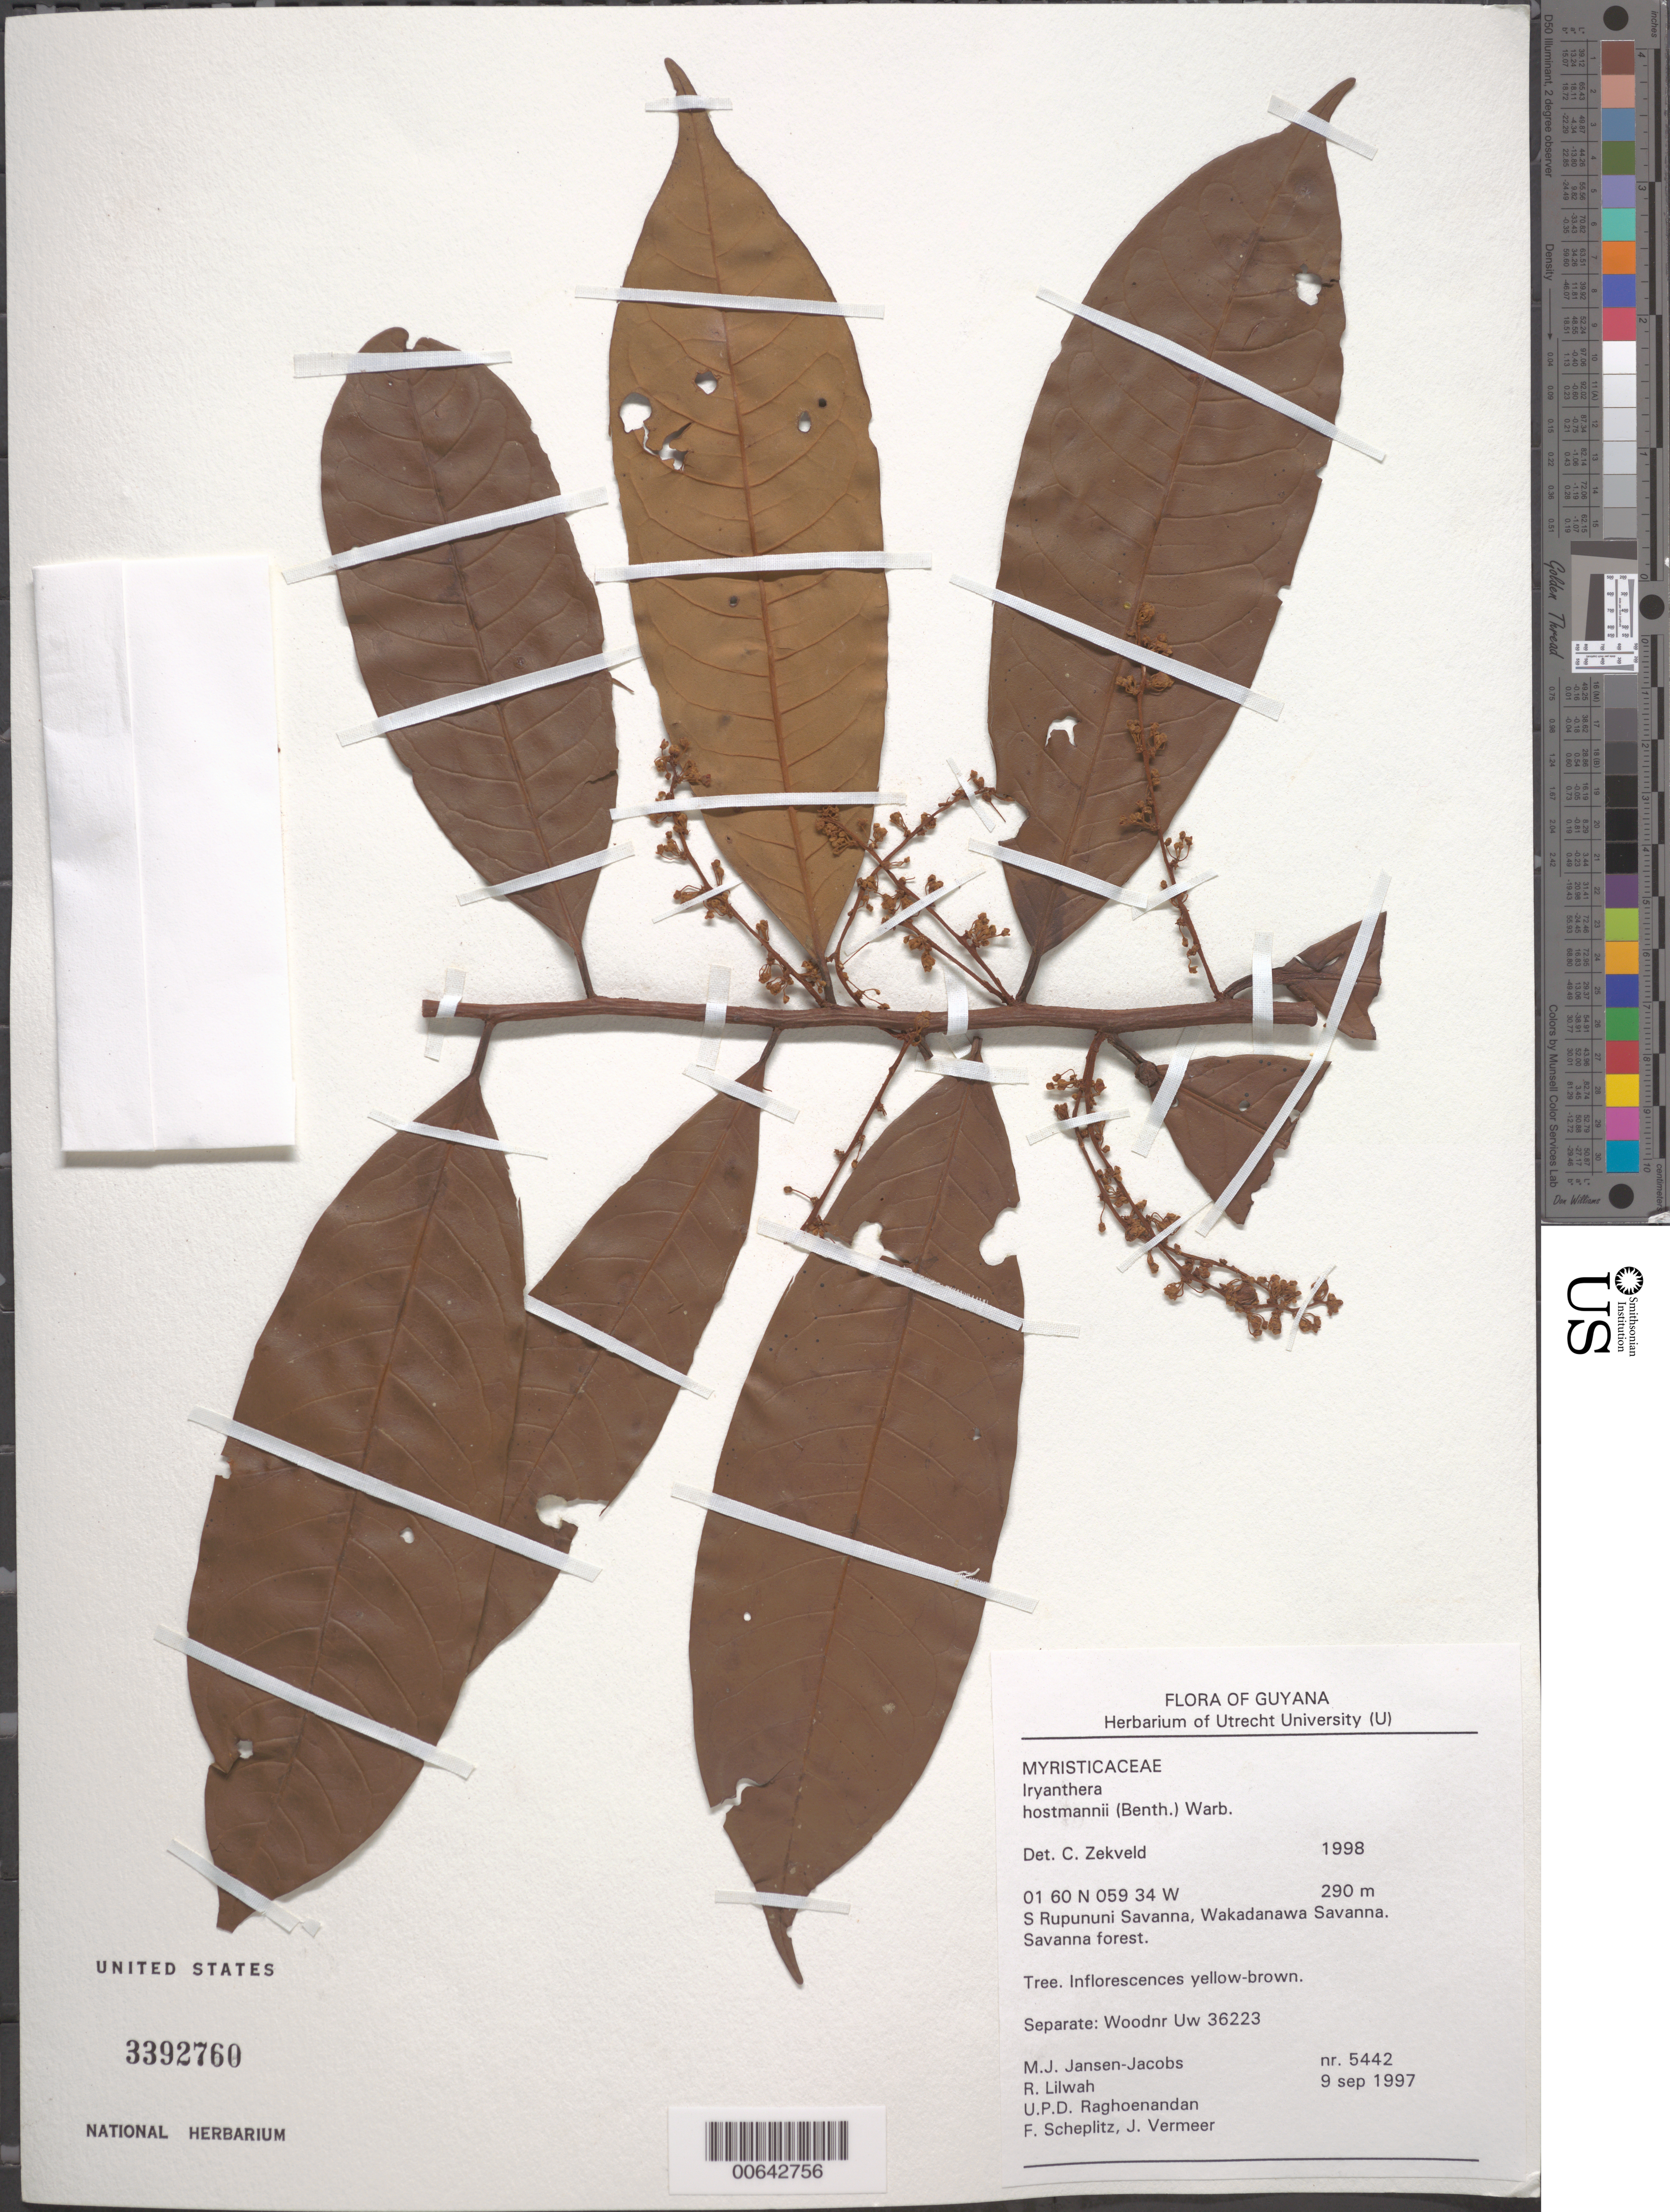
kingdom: Plantae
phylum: Tracheophyta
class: Magnoliopsida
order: Magnoliales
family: Myristicaceae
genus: Iryanthera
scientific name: Iryanthera hostmannii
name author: (Benth.) Warb.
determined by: Zekveid, C.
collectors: M. J. Jansen-Jacobs, R. Lilwah, U. Raghoenandan, F. Scheplitz & J. Vermeer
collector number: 5442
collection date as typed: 9-Sep-97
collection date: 1997-09-09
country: Guyana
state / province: U. Takutu-U. Essequibo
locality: S. Rupununi savanna, Wakadanawa Savanna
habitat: Savanna forest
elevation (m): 290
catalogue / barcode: US 3392760